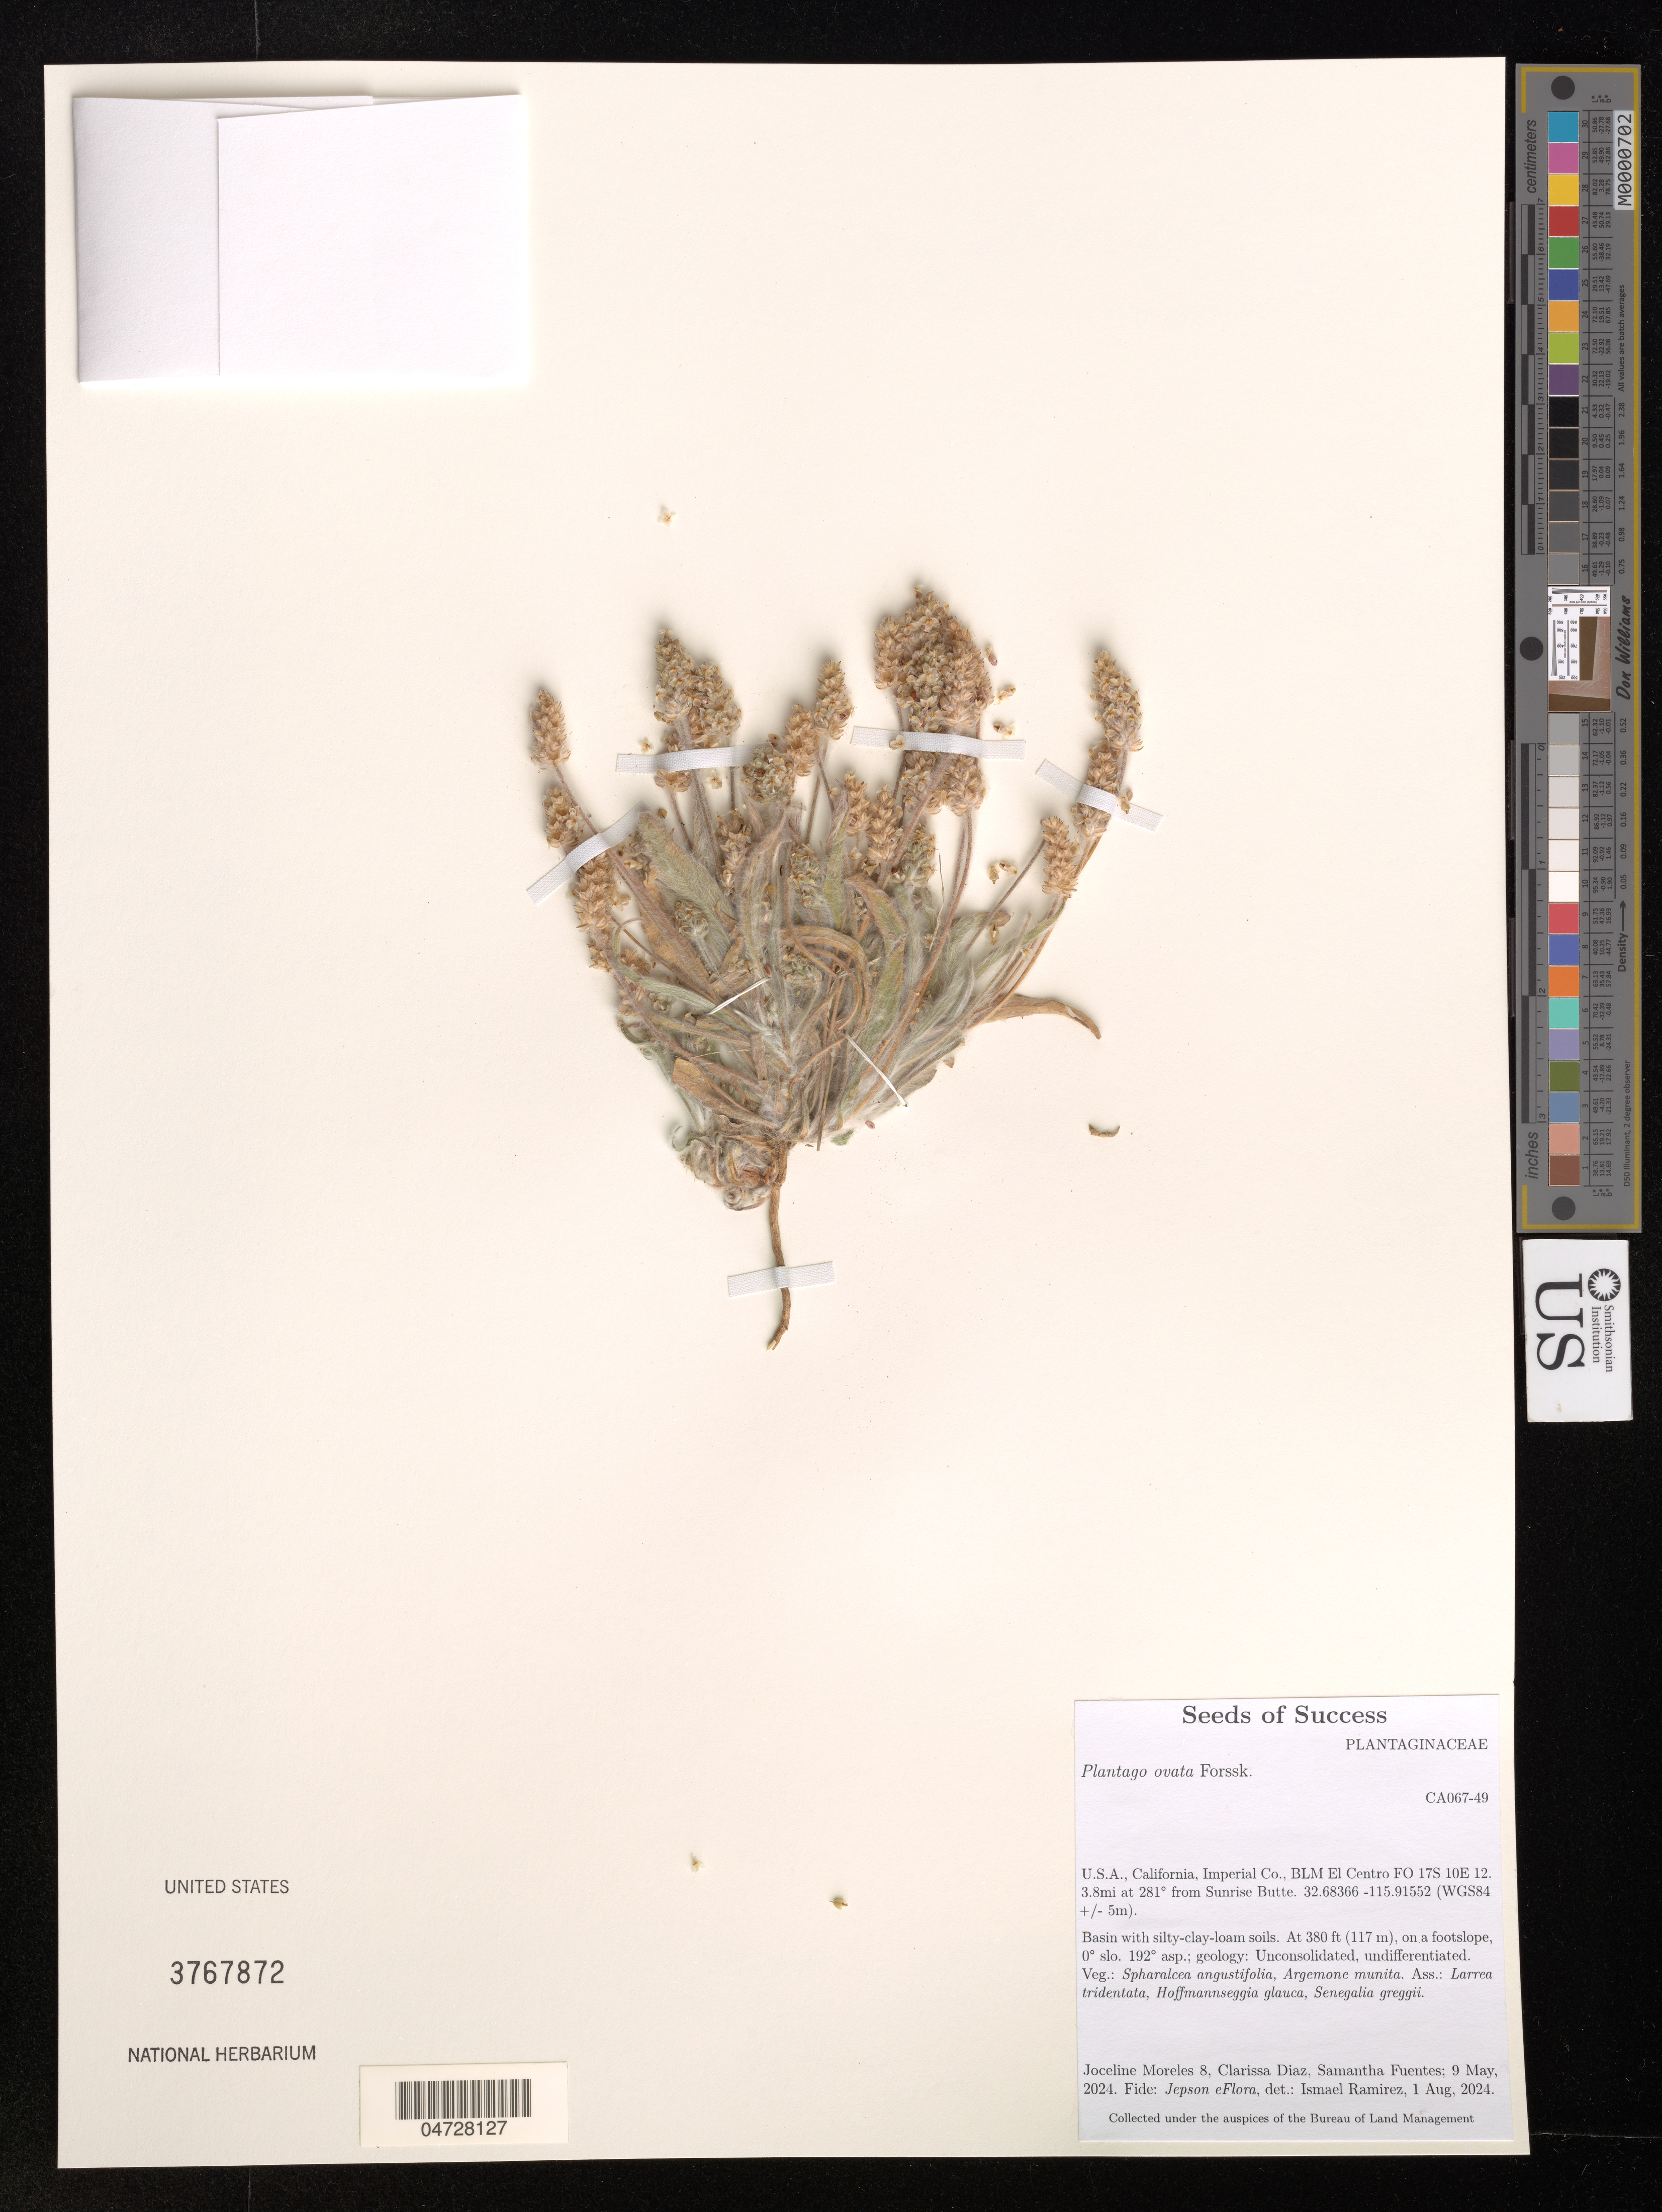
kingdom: Plantae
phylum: Tracheophyta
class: Magnoliopsida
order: Lamiales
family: Plantaginaceae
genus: Plantago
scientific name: Plantago ovata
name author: Forssk.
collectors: J. Moreles, C. Diaz & S. Fuentus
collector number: CA067-49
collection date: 2024-05-09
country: United States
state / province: California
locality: Imperial Co., BLM El Centro FO 17S 10E 12. 3.8mi at 281° from Sunrise Butte.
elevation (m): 5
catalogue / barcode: US 3767872